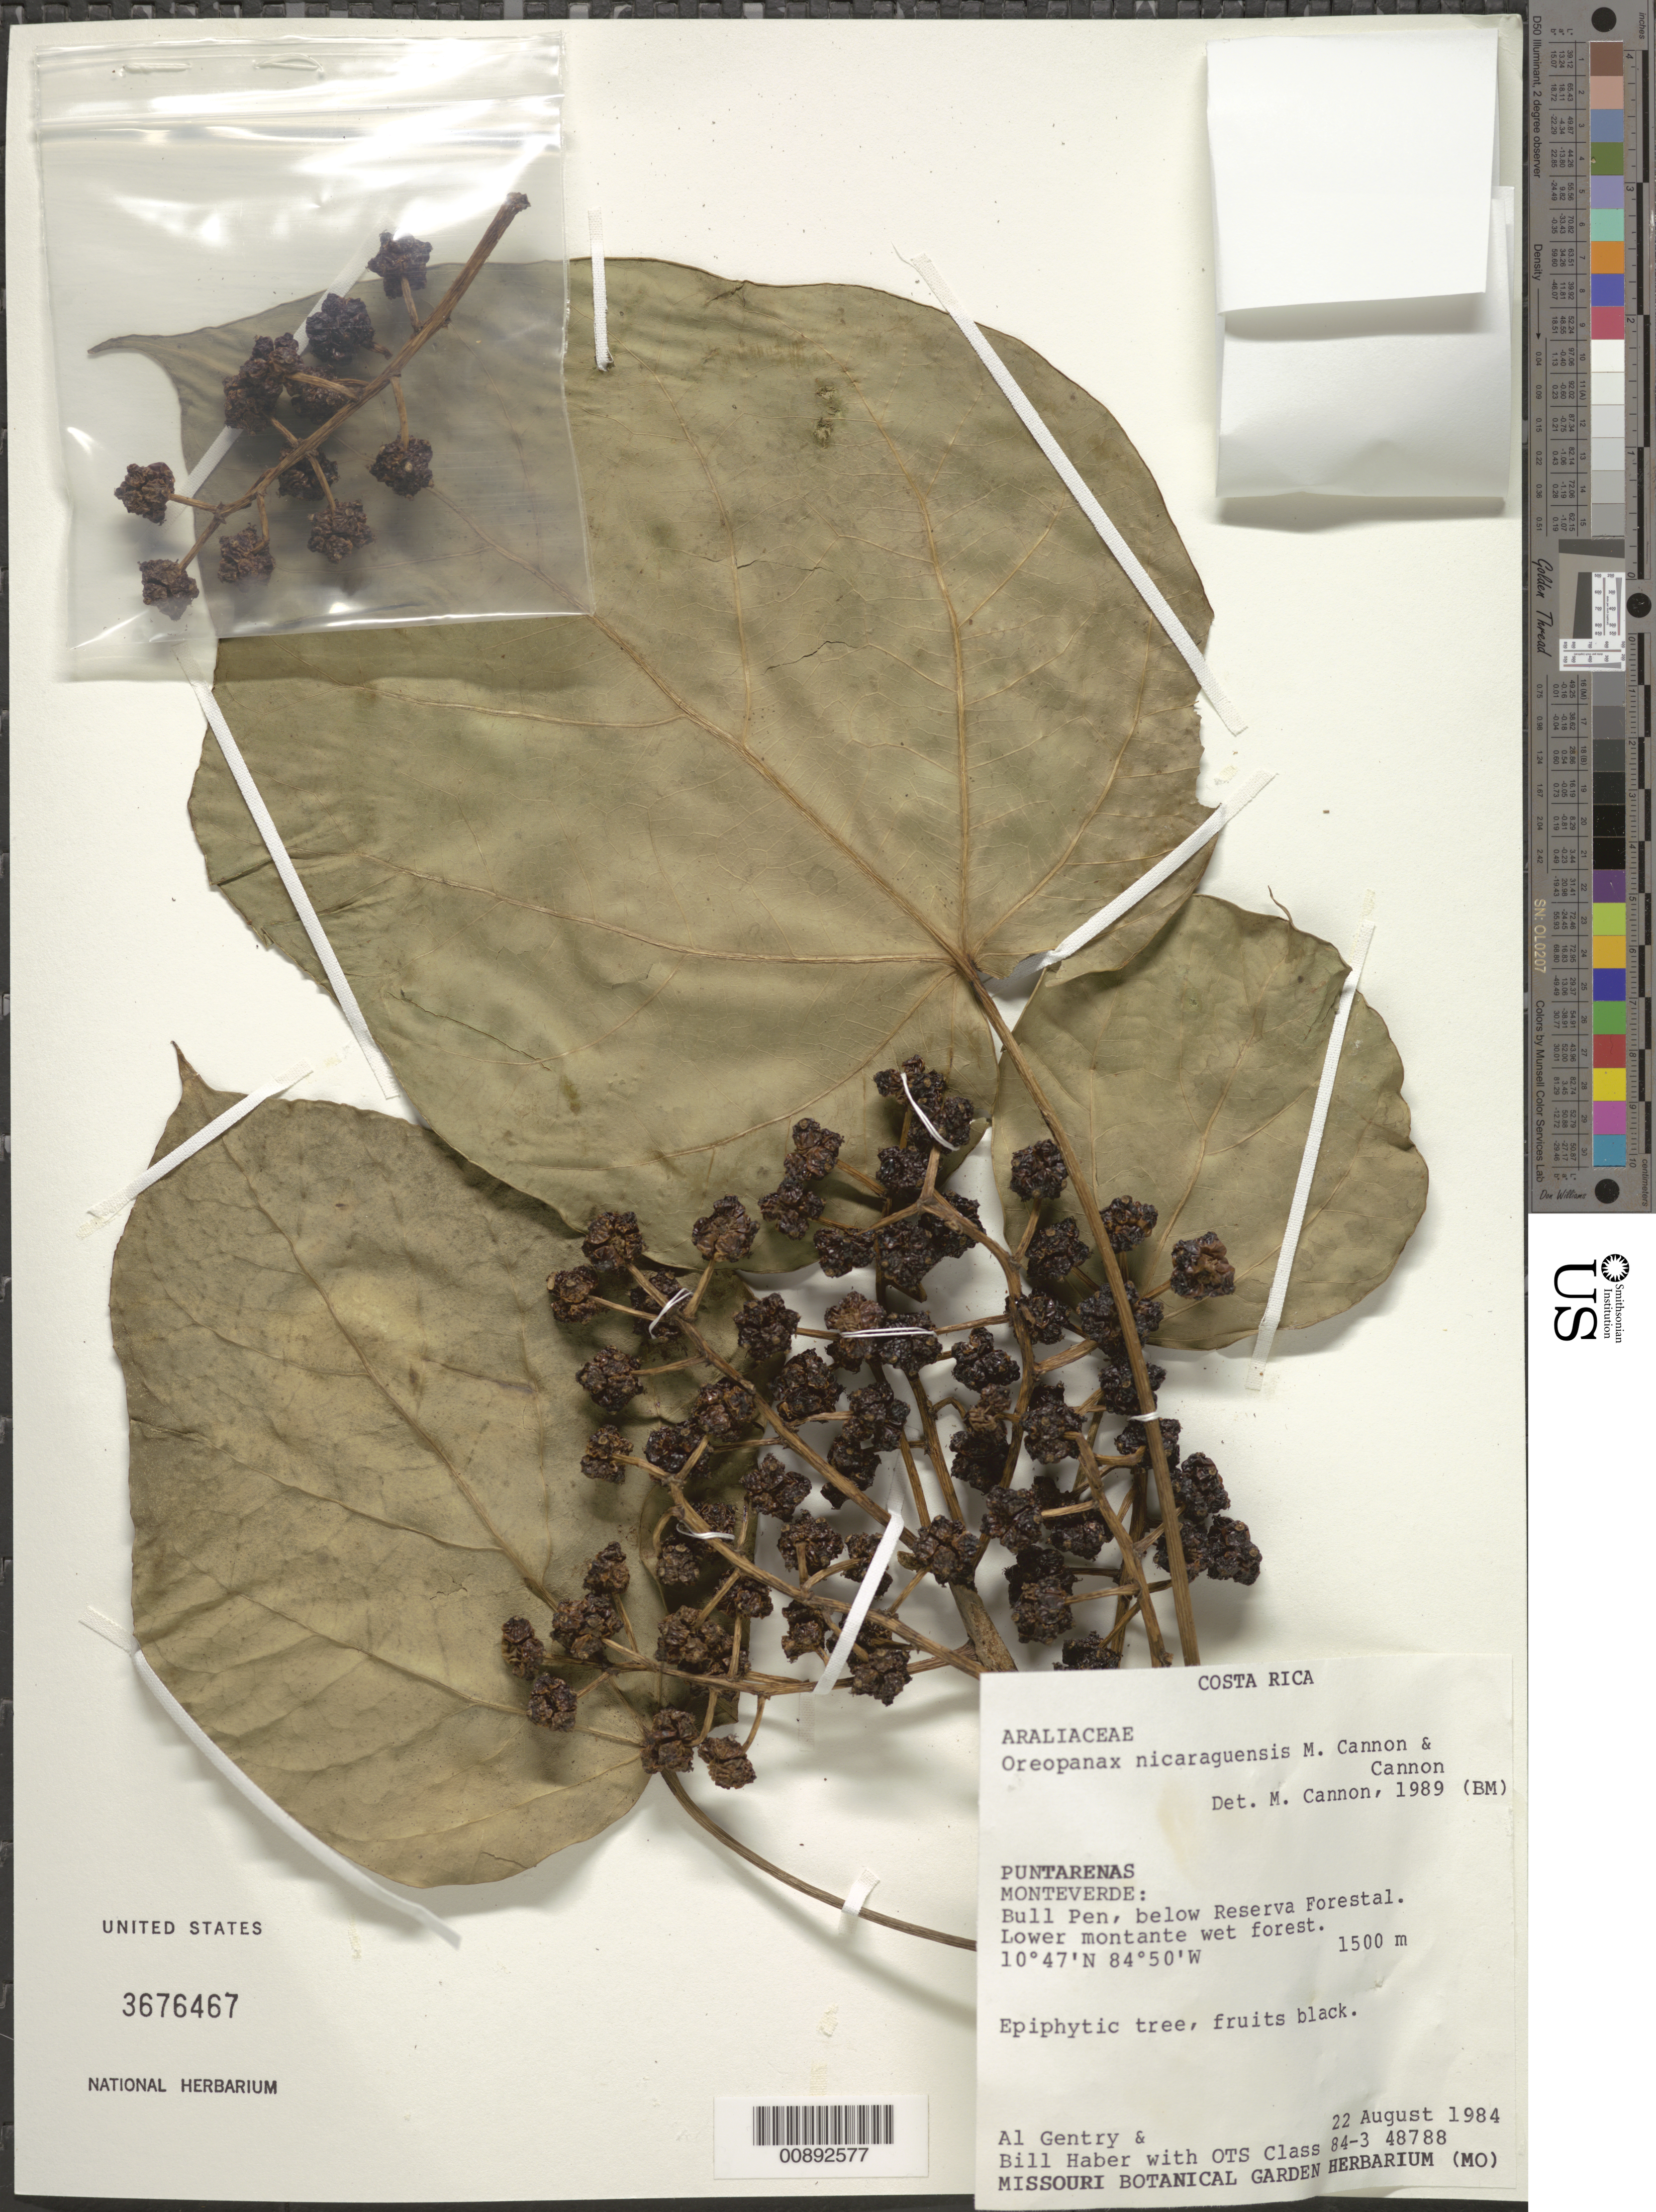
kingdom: Plantae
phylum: Tracheophyta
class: Magnoliopsida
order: Apiales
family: Araliaceae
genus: Oreopanax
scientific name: Oreopanax nicaraguensis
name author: M.J. Cannon & J. Cannon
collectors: A. H. Gentry & B. Haber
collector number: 48788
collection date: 1984-08-22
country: Costa Rica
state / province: Puntarenas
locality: Bull Pen, below Reserva Forestal.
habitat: Lower montane wet forest.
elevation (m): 1500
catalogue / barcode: US 3676467